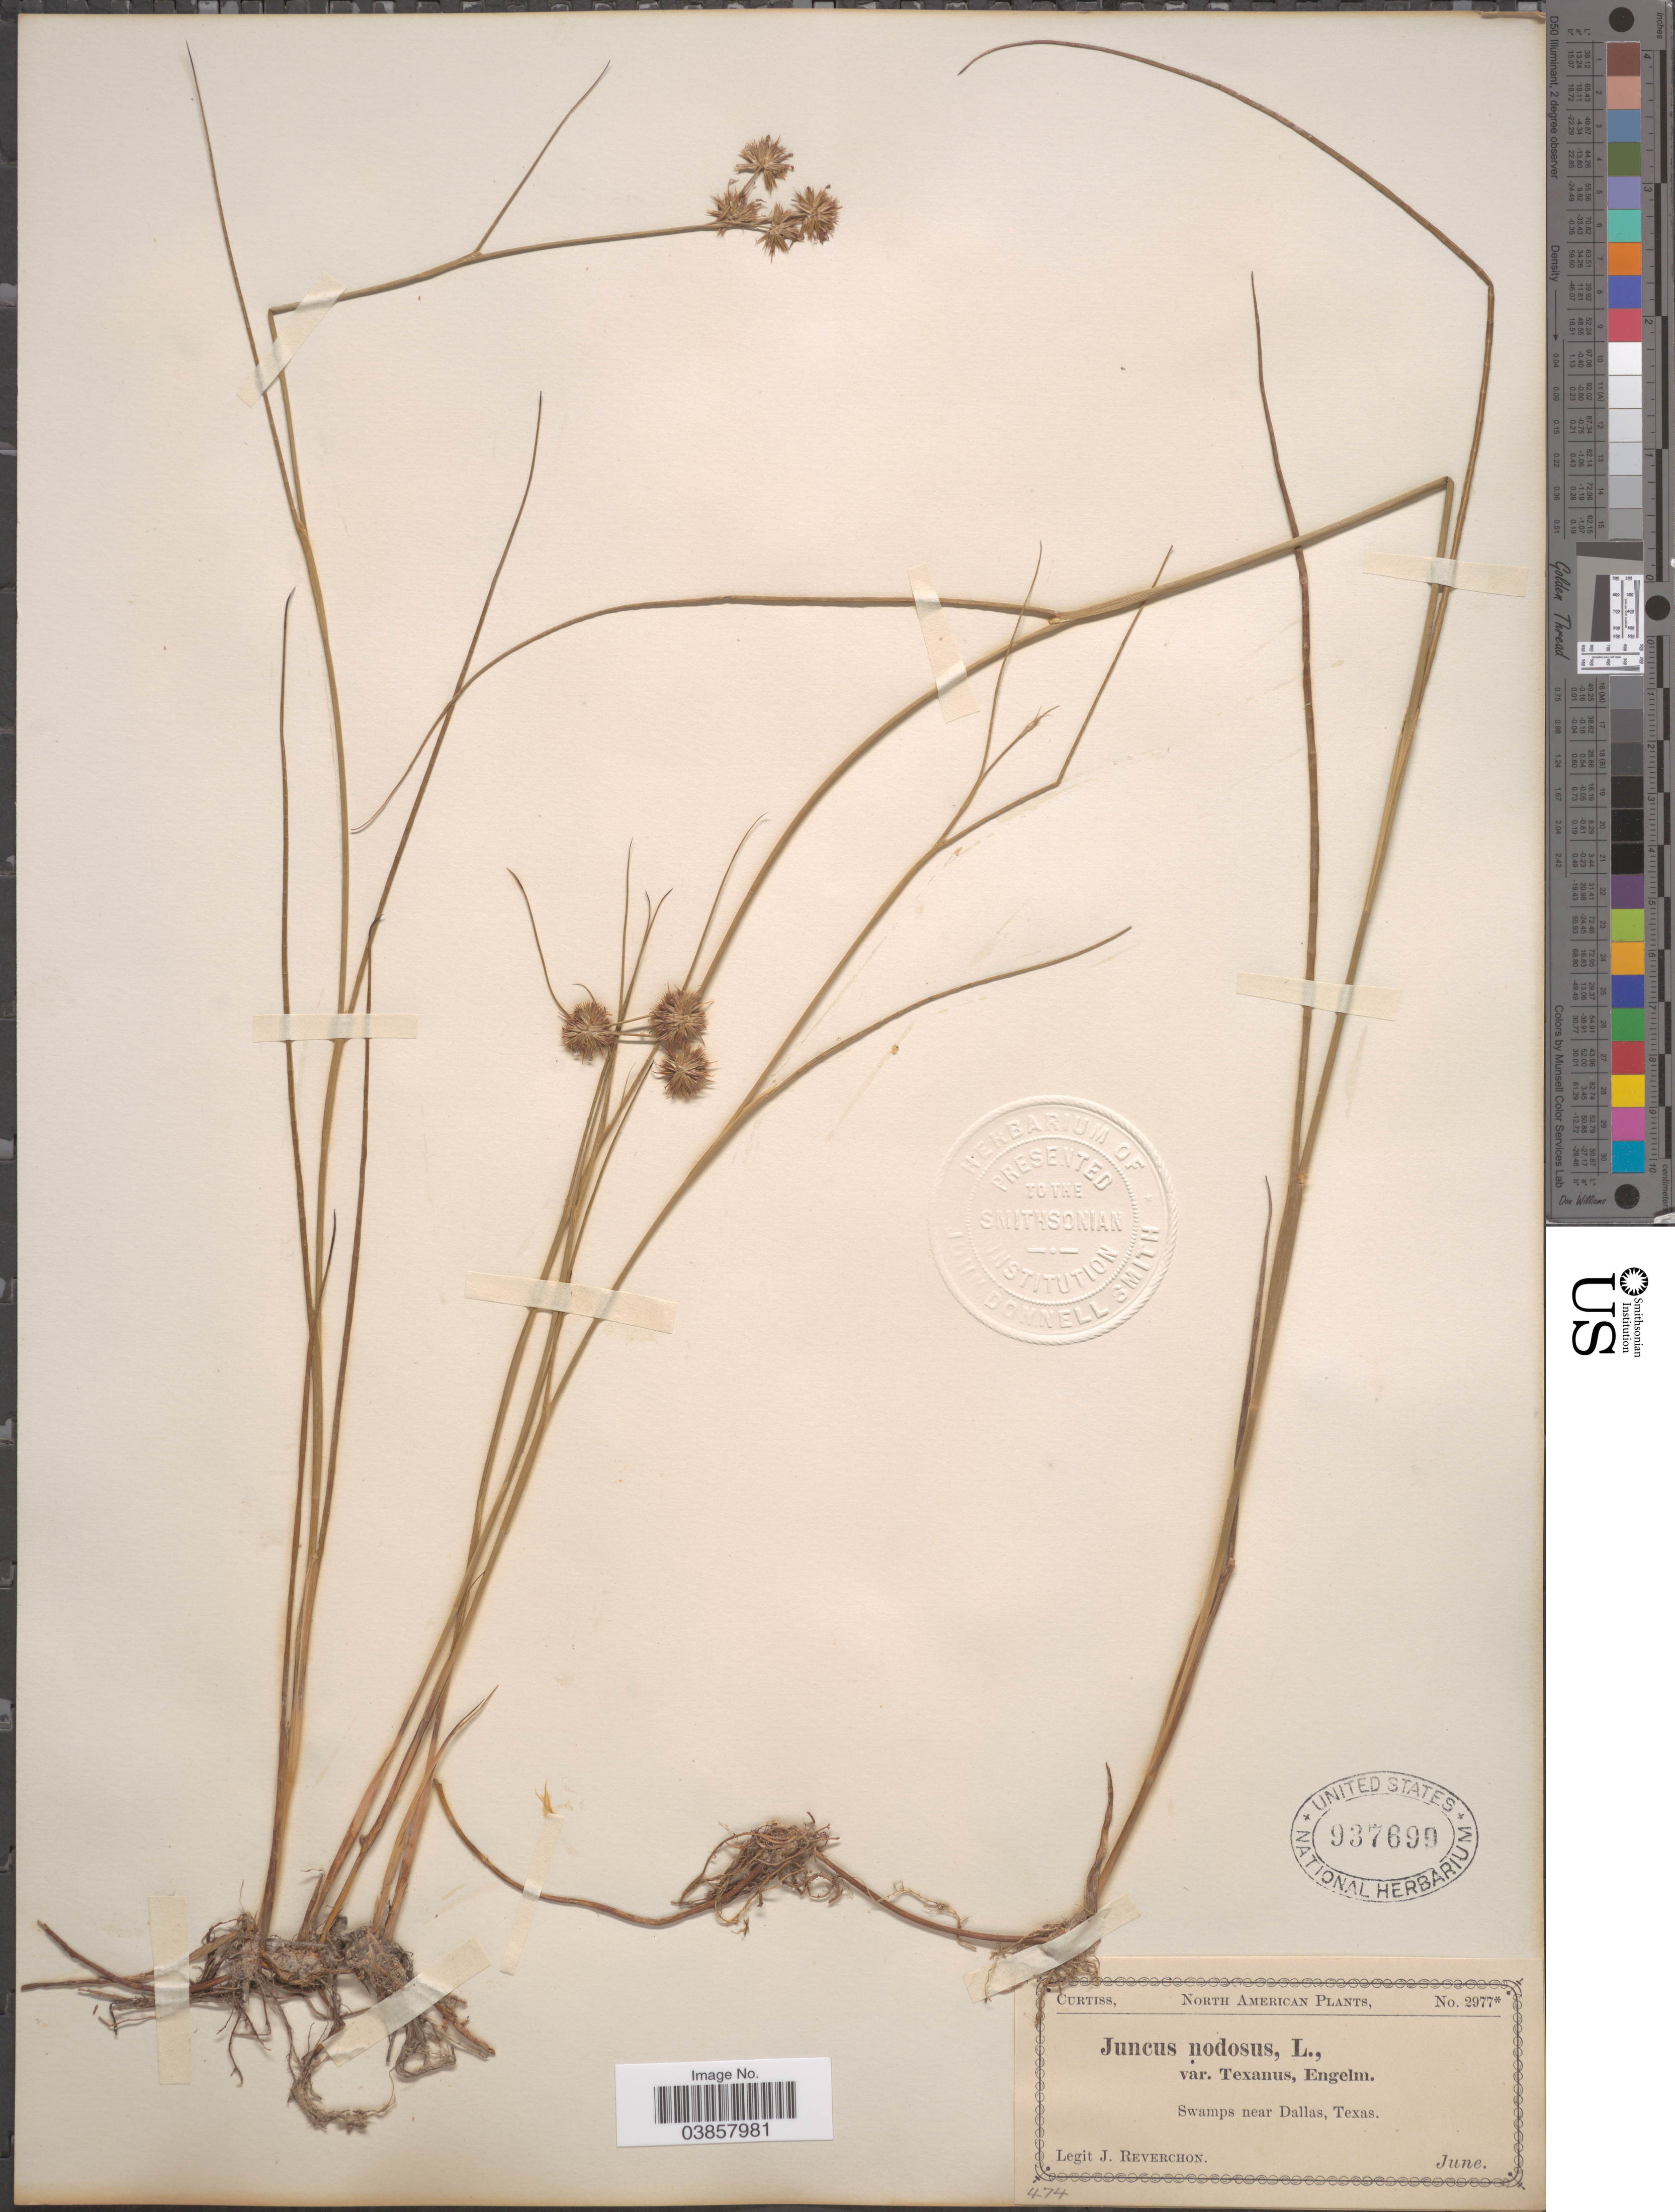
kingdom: Plantae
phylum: Tracheophyta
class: Liliopsida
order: Poales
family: Juncaceae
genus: Juncus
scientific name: Juncus texanus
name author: (Engelm.) Coville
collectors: J. Reverchon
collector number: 2977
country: United States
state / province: Texas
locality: Swamps near Dallas.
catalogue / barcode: US 937699